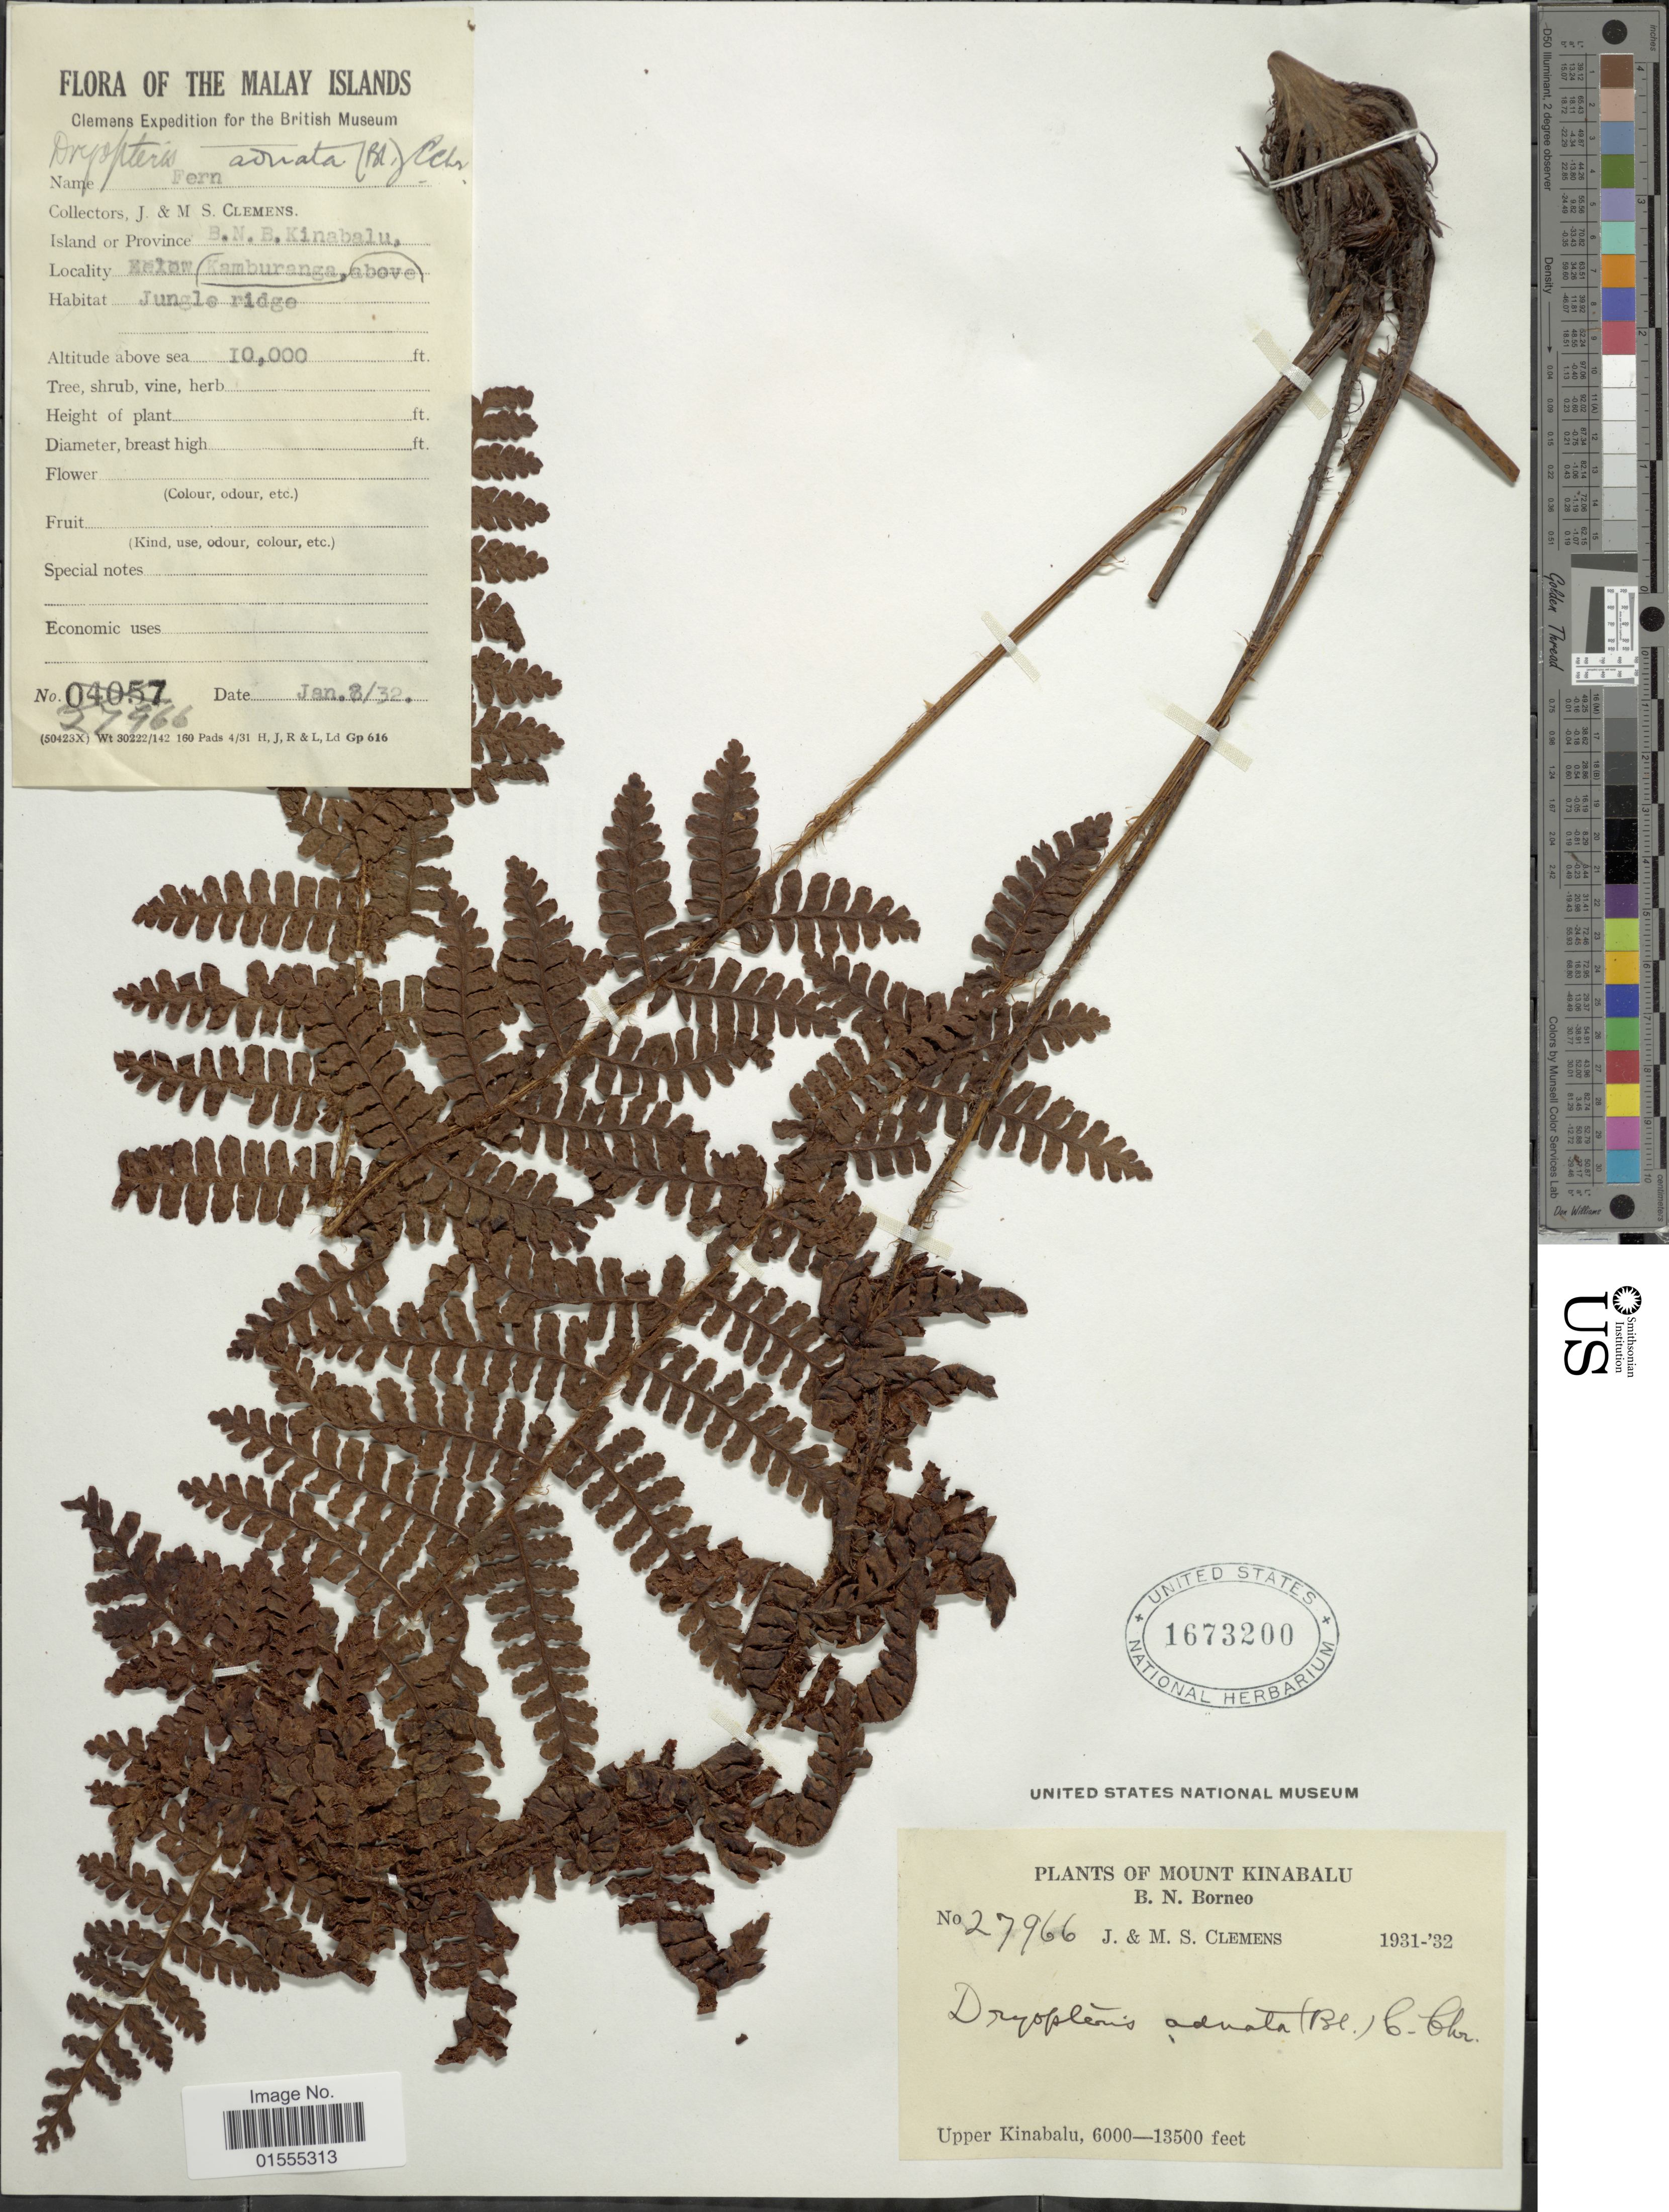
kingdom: Plantae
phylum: Tracheophyta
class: Polypodiopsida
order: Polypodiales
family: Dryopteridaceae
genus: Dryopteris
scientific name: Dryopteris adnata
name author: (Blume) Alderw.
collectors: J. Clemens & M. S. Clemens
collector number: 27966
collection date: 1932-01-02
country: Malaysia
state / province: Sabah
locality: Mount KInabalu, B.N. Borneo, Upper Kinabalu, The Malay Islands, B.N.B. Kinabalu, Kamburanga above Jungle ridge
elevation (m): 3048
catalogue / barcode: US 1673200